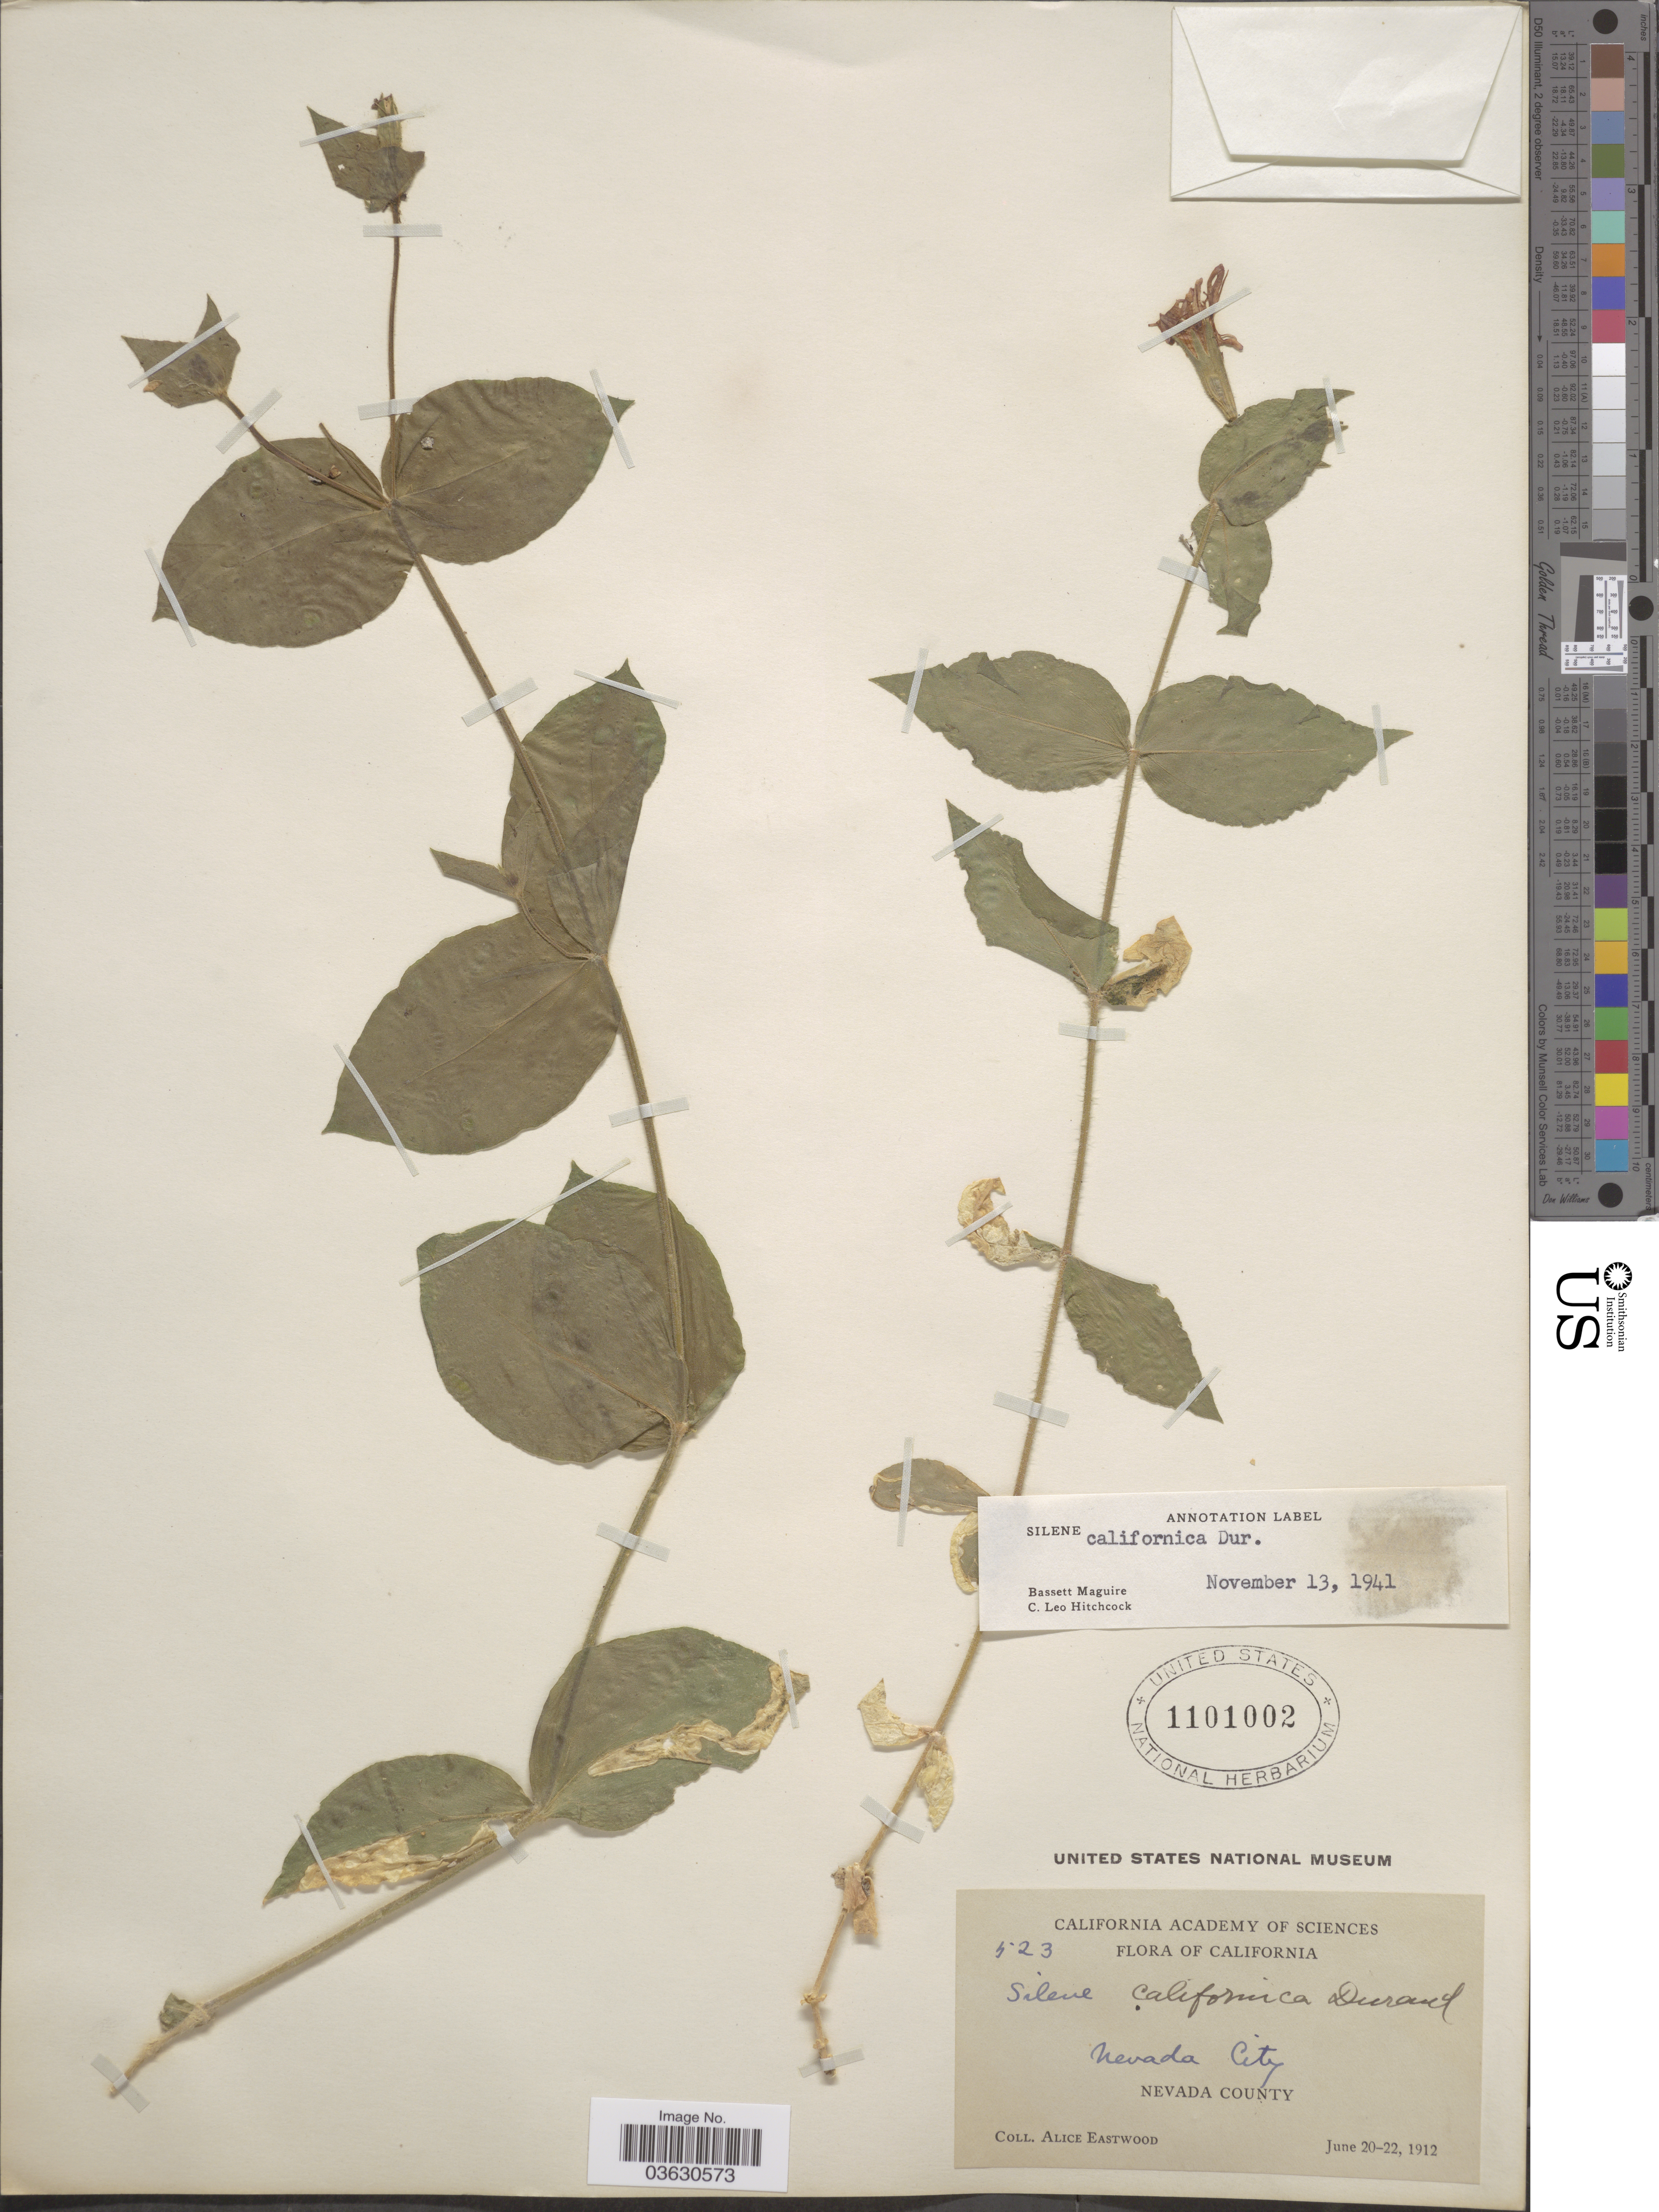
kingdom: Plantae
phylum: Tracheophyta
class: Magnoliopsida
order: Caryophyllales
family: Caryophyllaceae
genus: Silene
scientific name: Silene californica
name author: Durand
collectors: A. Eastwood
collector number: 523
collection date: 1912-06-20/1912-06-22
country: United States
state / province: California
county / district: Nevada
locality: Nevada City. Nevada County.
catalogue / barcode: US 1101002